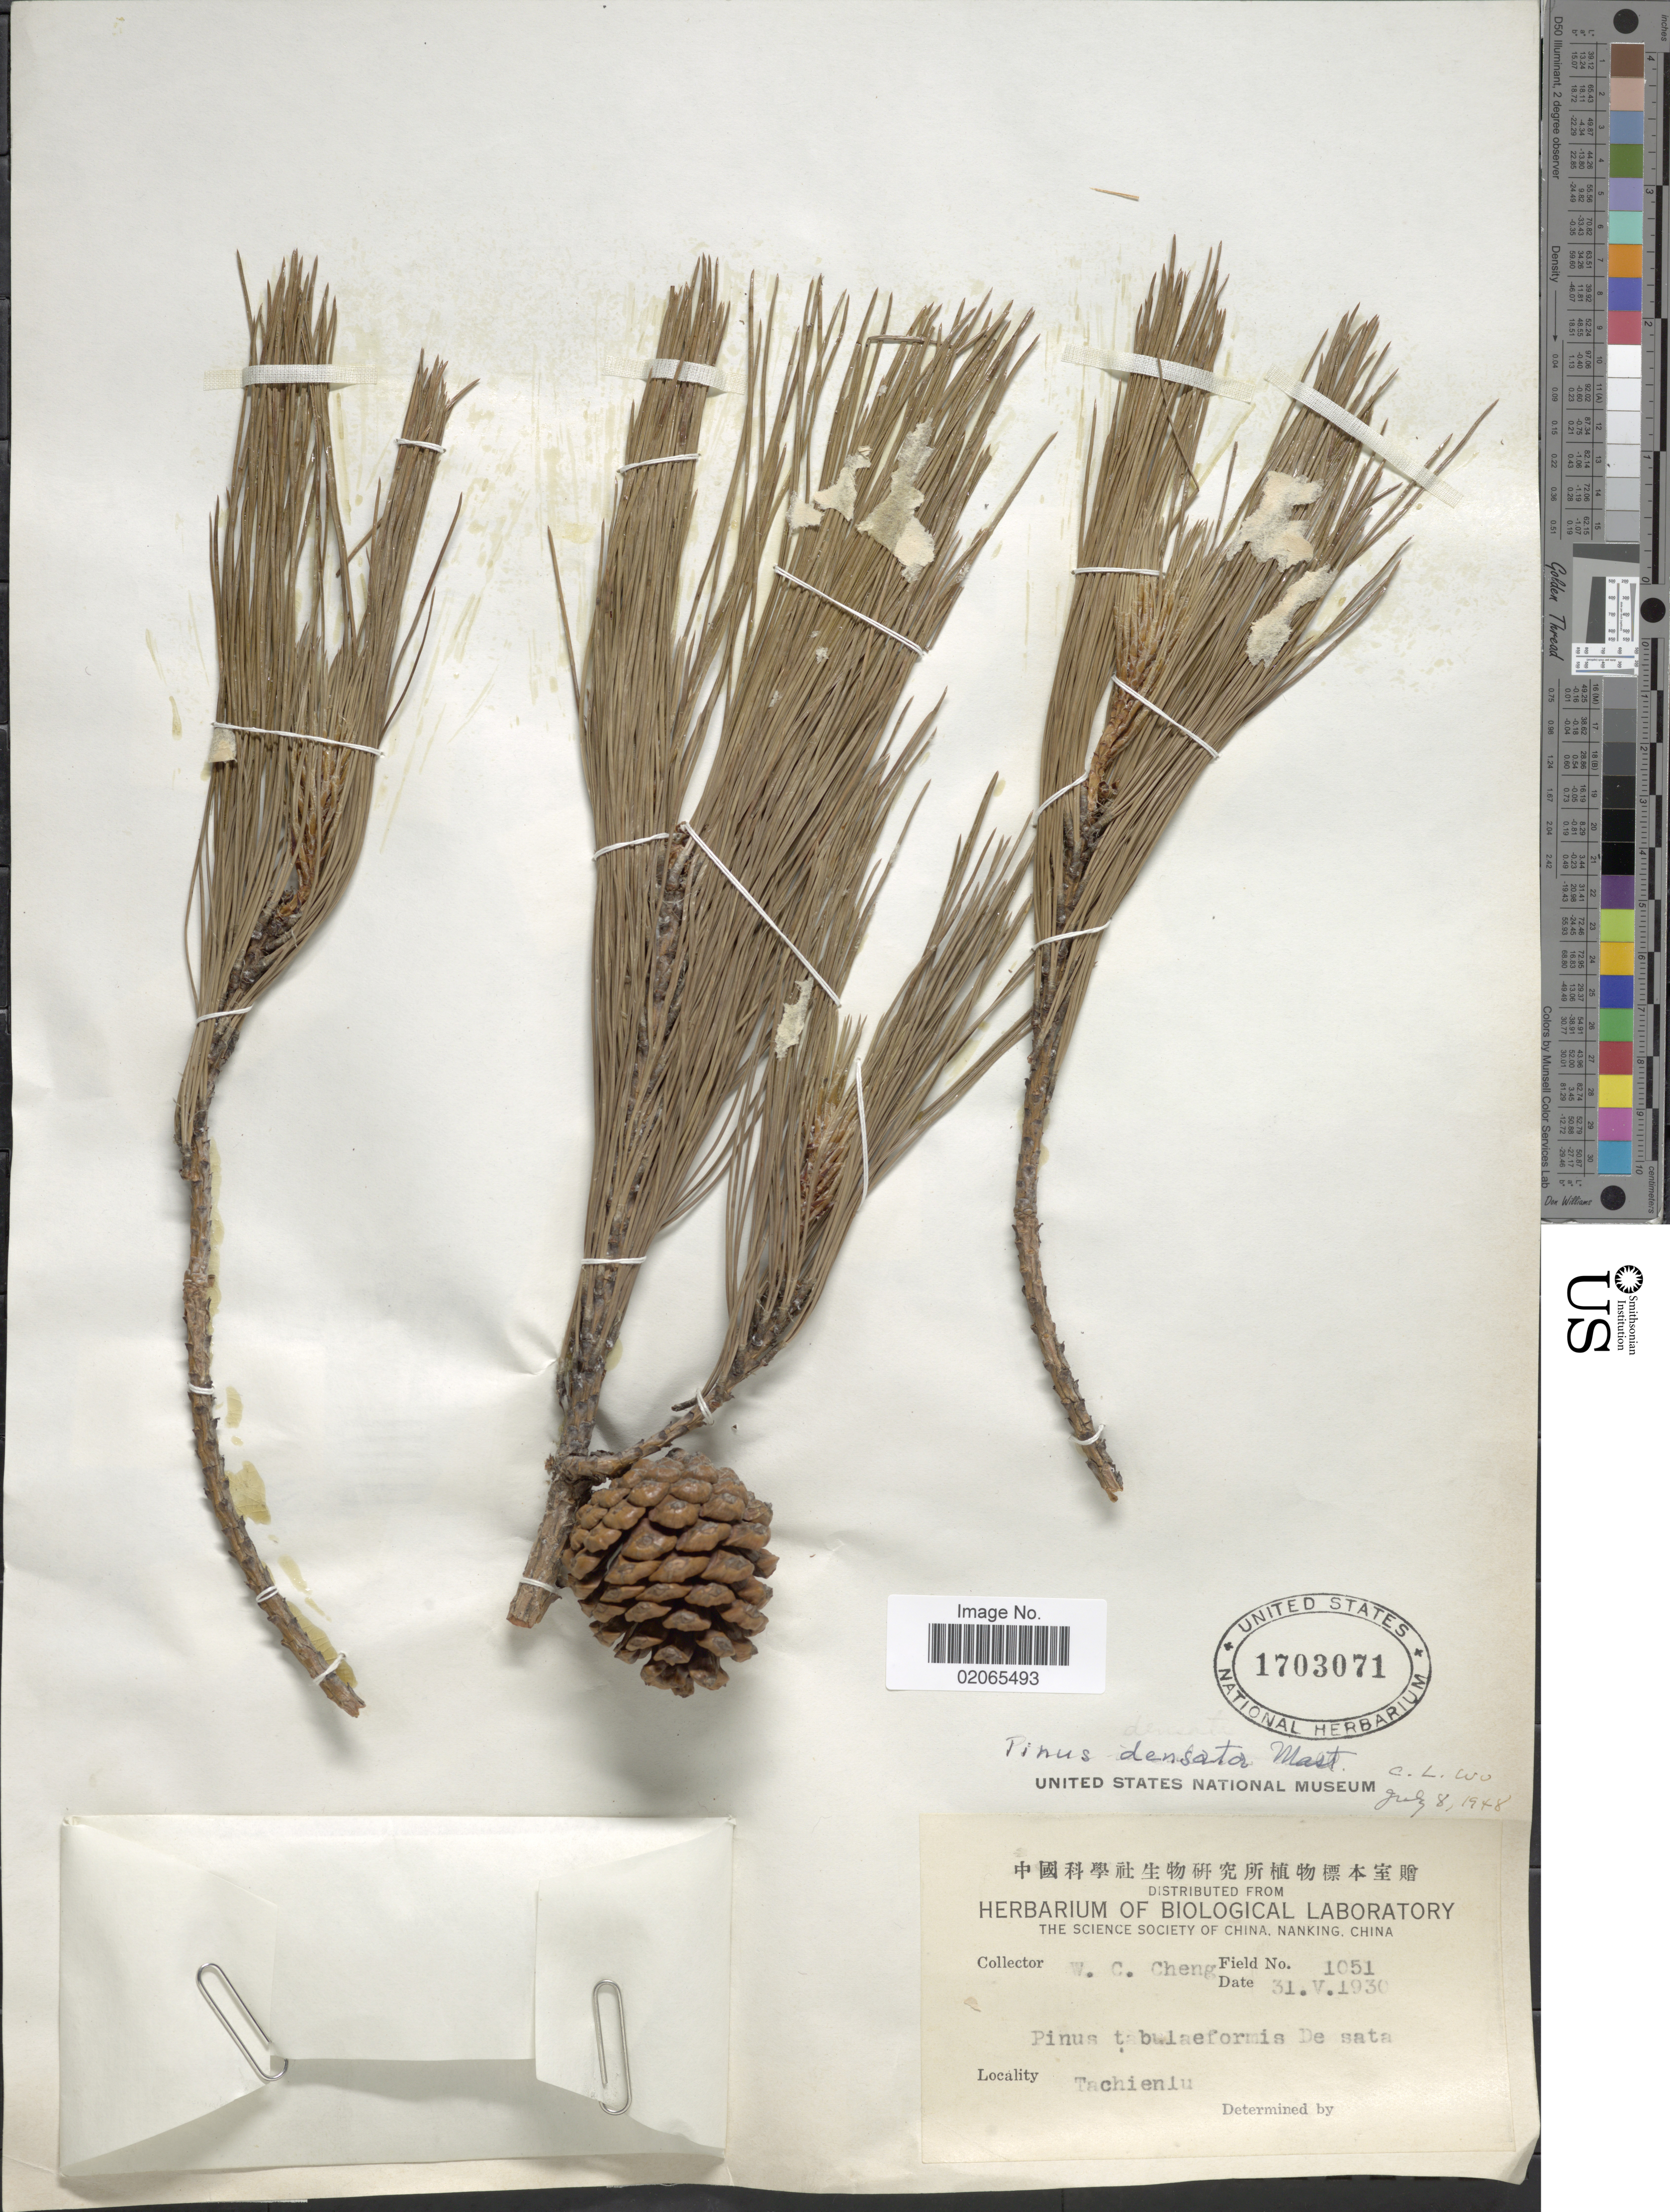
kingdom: Plantae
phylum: Tracheophyta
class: Pinopsida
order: Pinales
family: Pinaceae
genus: Pinus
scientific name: Pinus densata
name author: Mast.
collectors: W. C. Cheng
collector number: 1051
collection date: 1930-05-31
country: China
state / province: Sichuan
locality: Tachienlu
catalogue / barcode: US 1703071